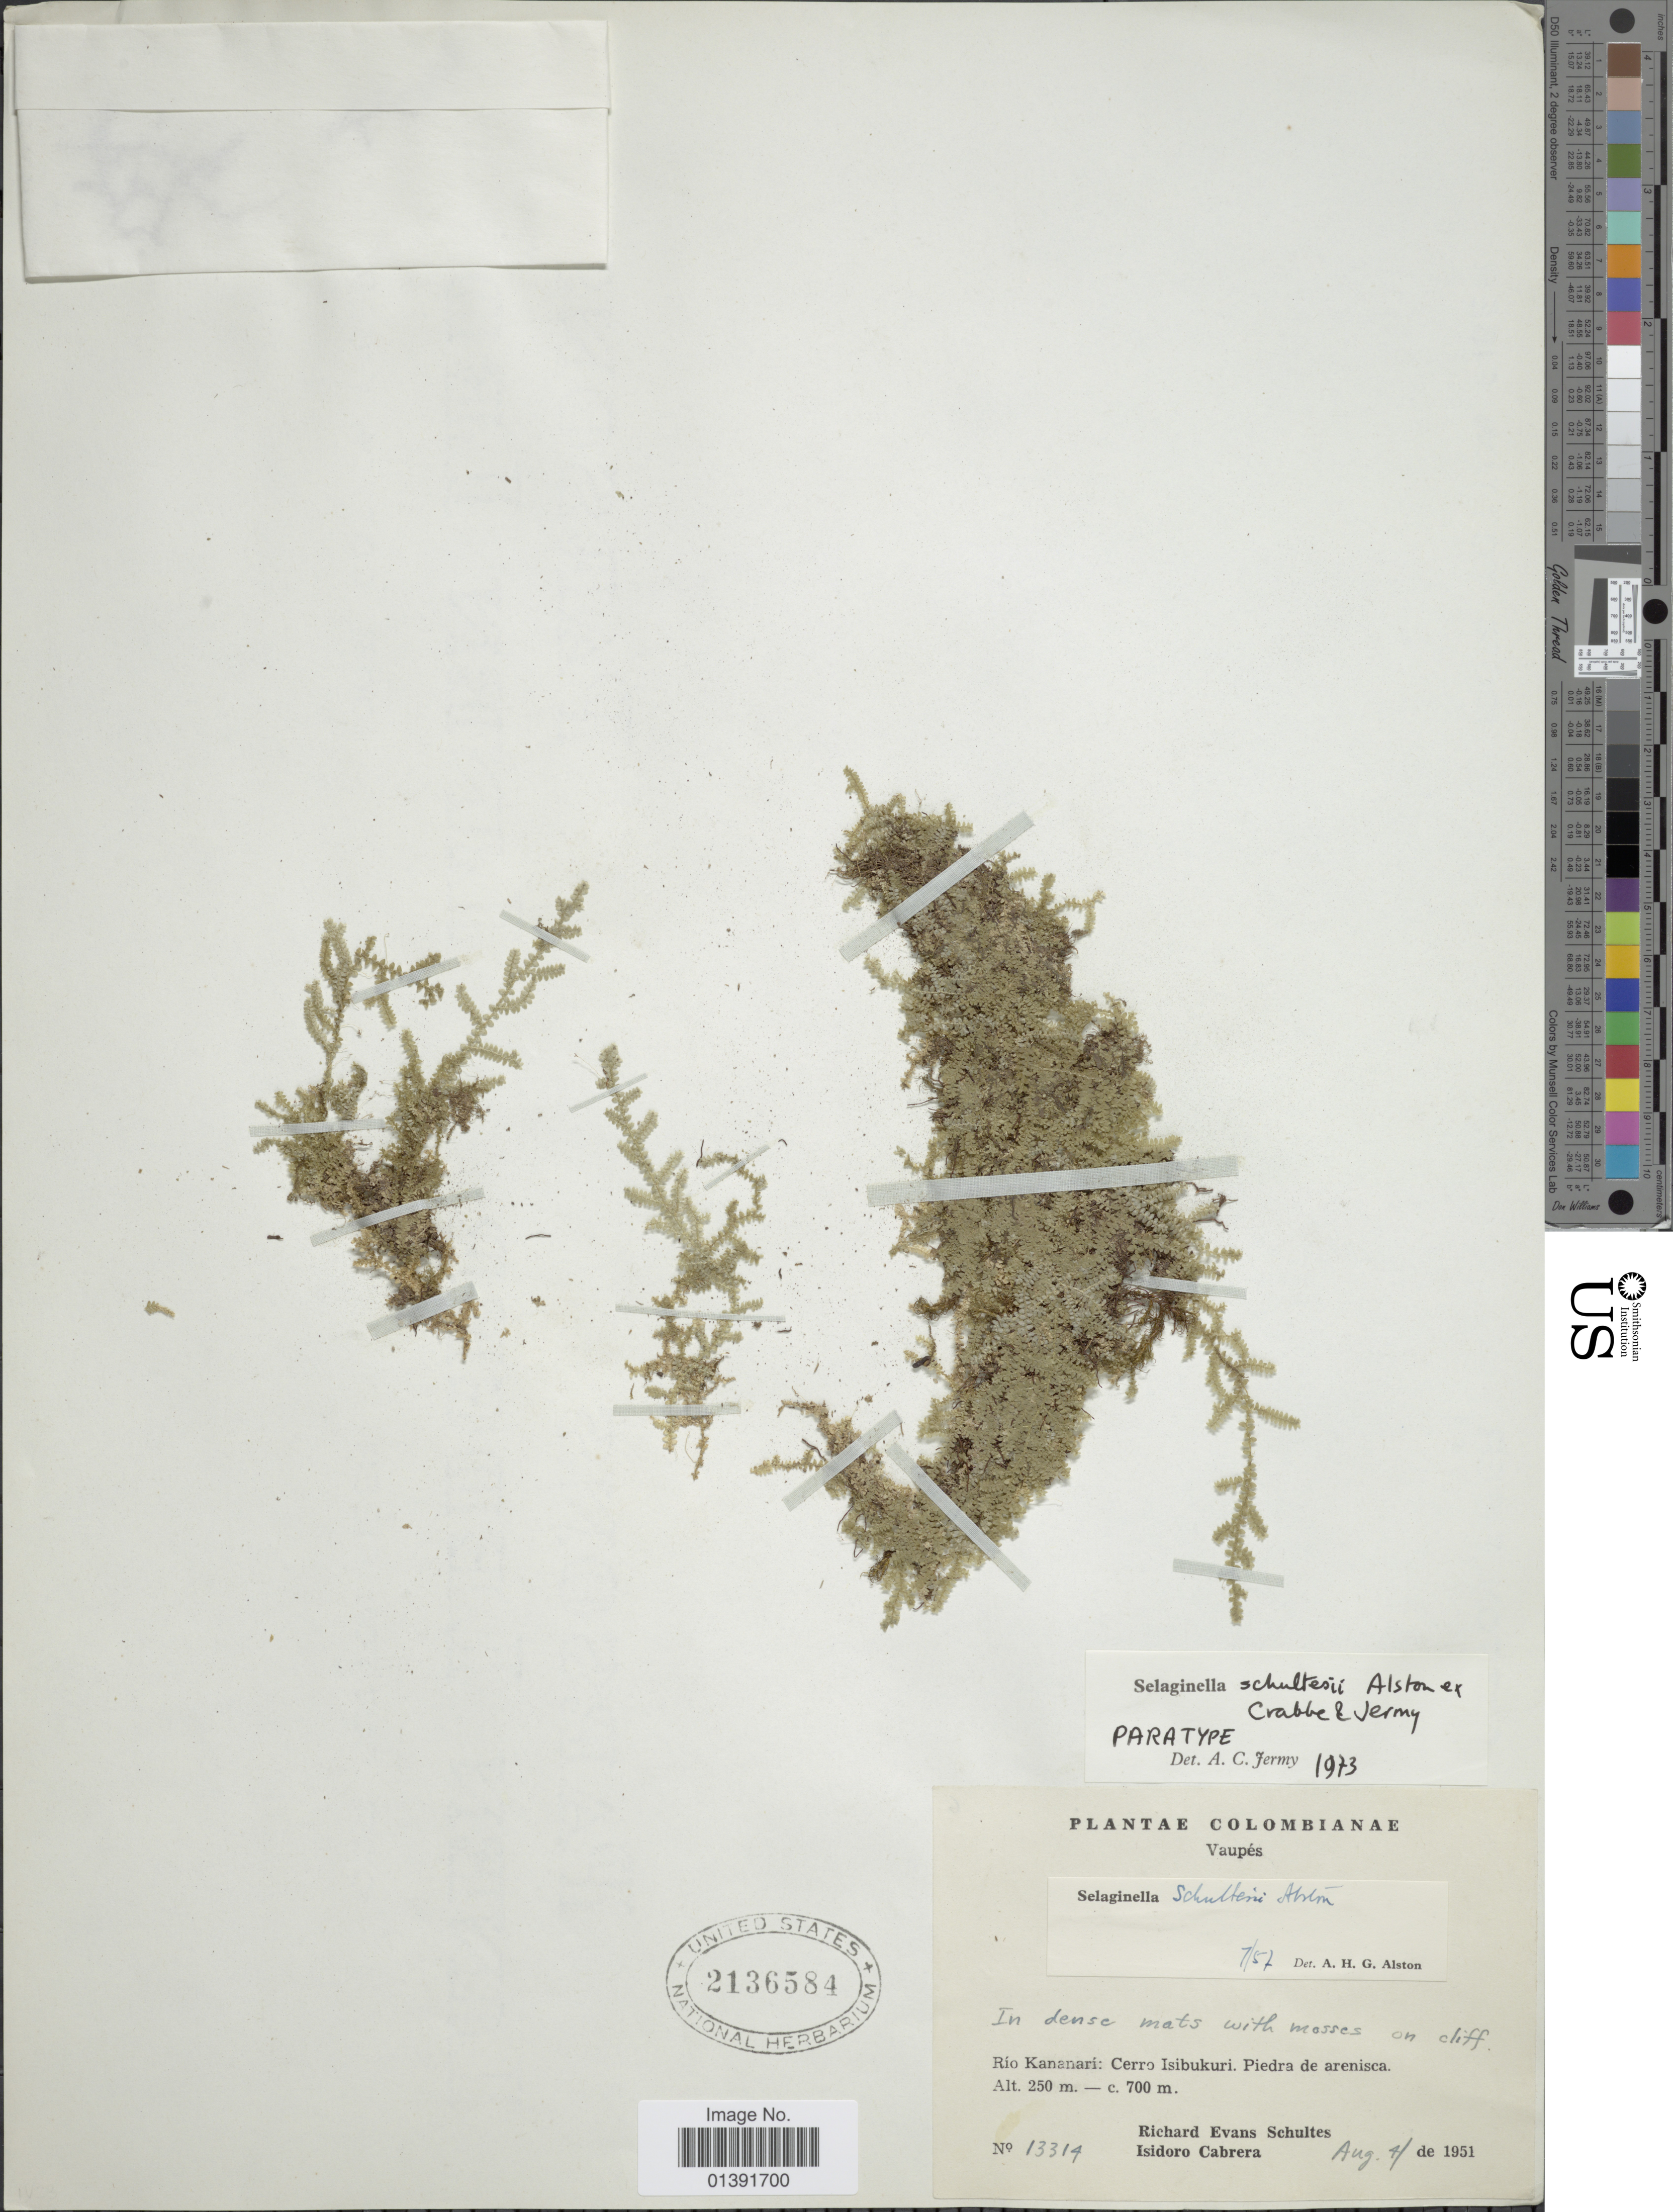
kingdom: Plantae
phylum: Tracheophyta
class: Lycopodiopsida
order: Selaginellales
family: Selaginellaceae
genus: Selaginella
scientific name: Selaginella schultesii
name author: Alston ex Crabbe & Jermy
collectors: R. E. Schultes & I. Cabrera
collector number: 13314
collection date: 1951-08-04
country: Colombia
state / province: Vaupés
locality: Rio Kananari: Cerro Isibukuri, piedra de arenisca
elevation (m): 250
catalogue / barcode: US 2136584